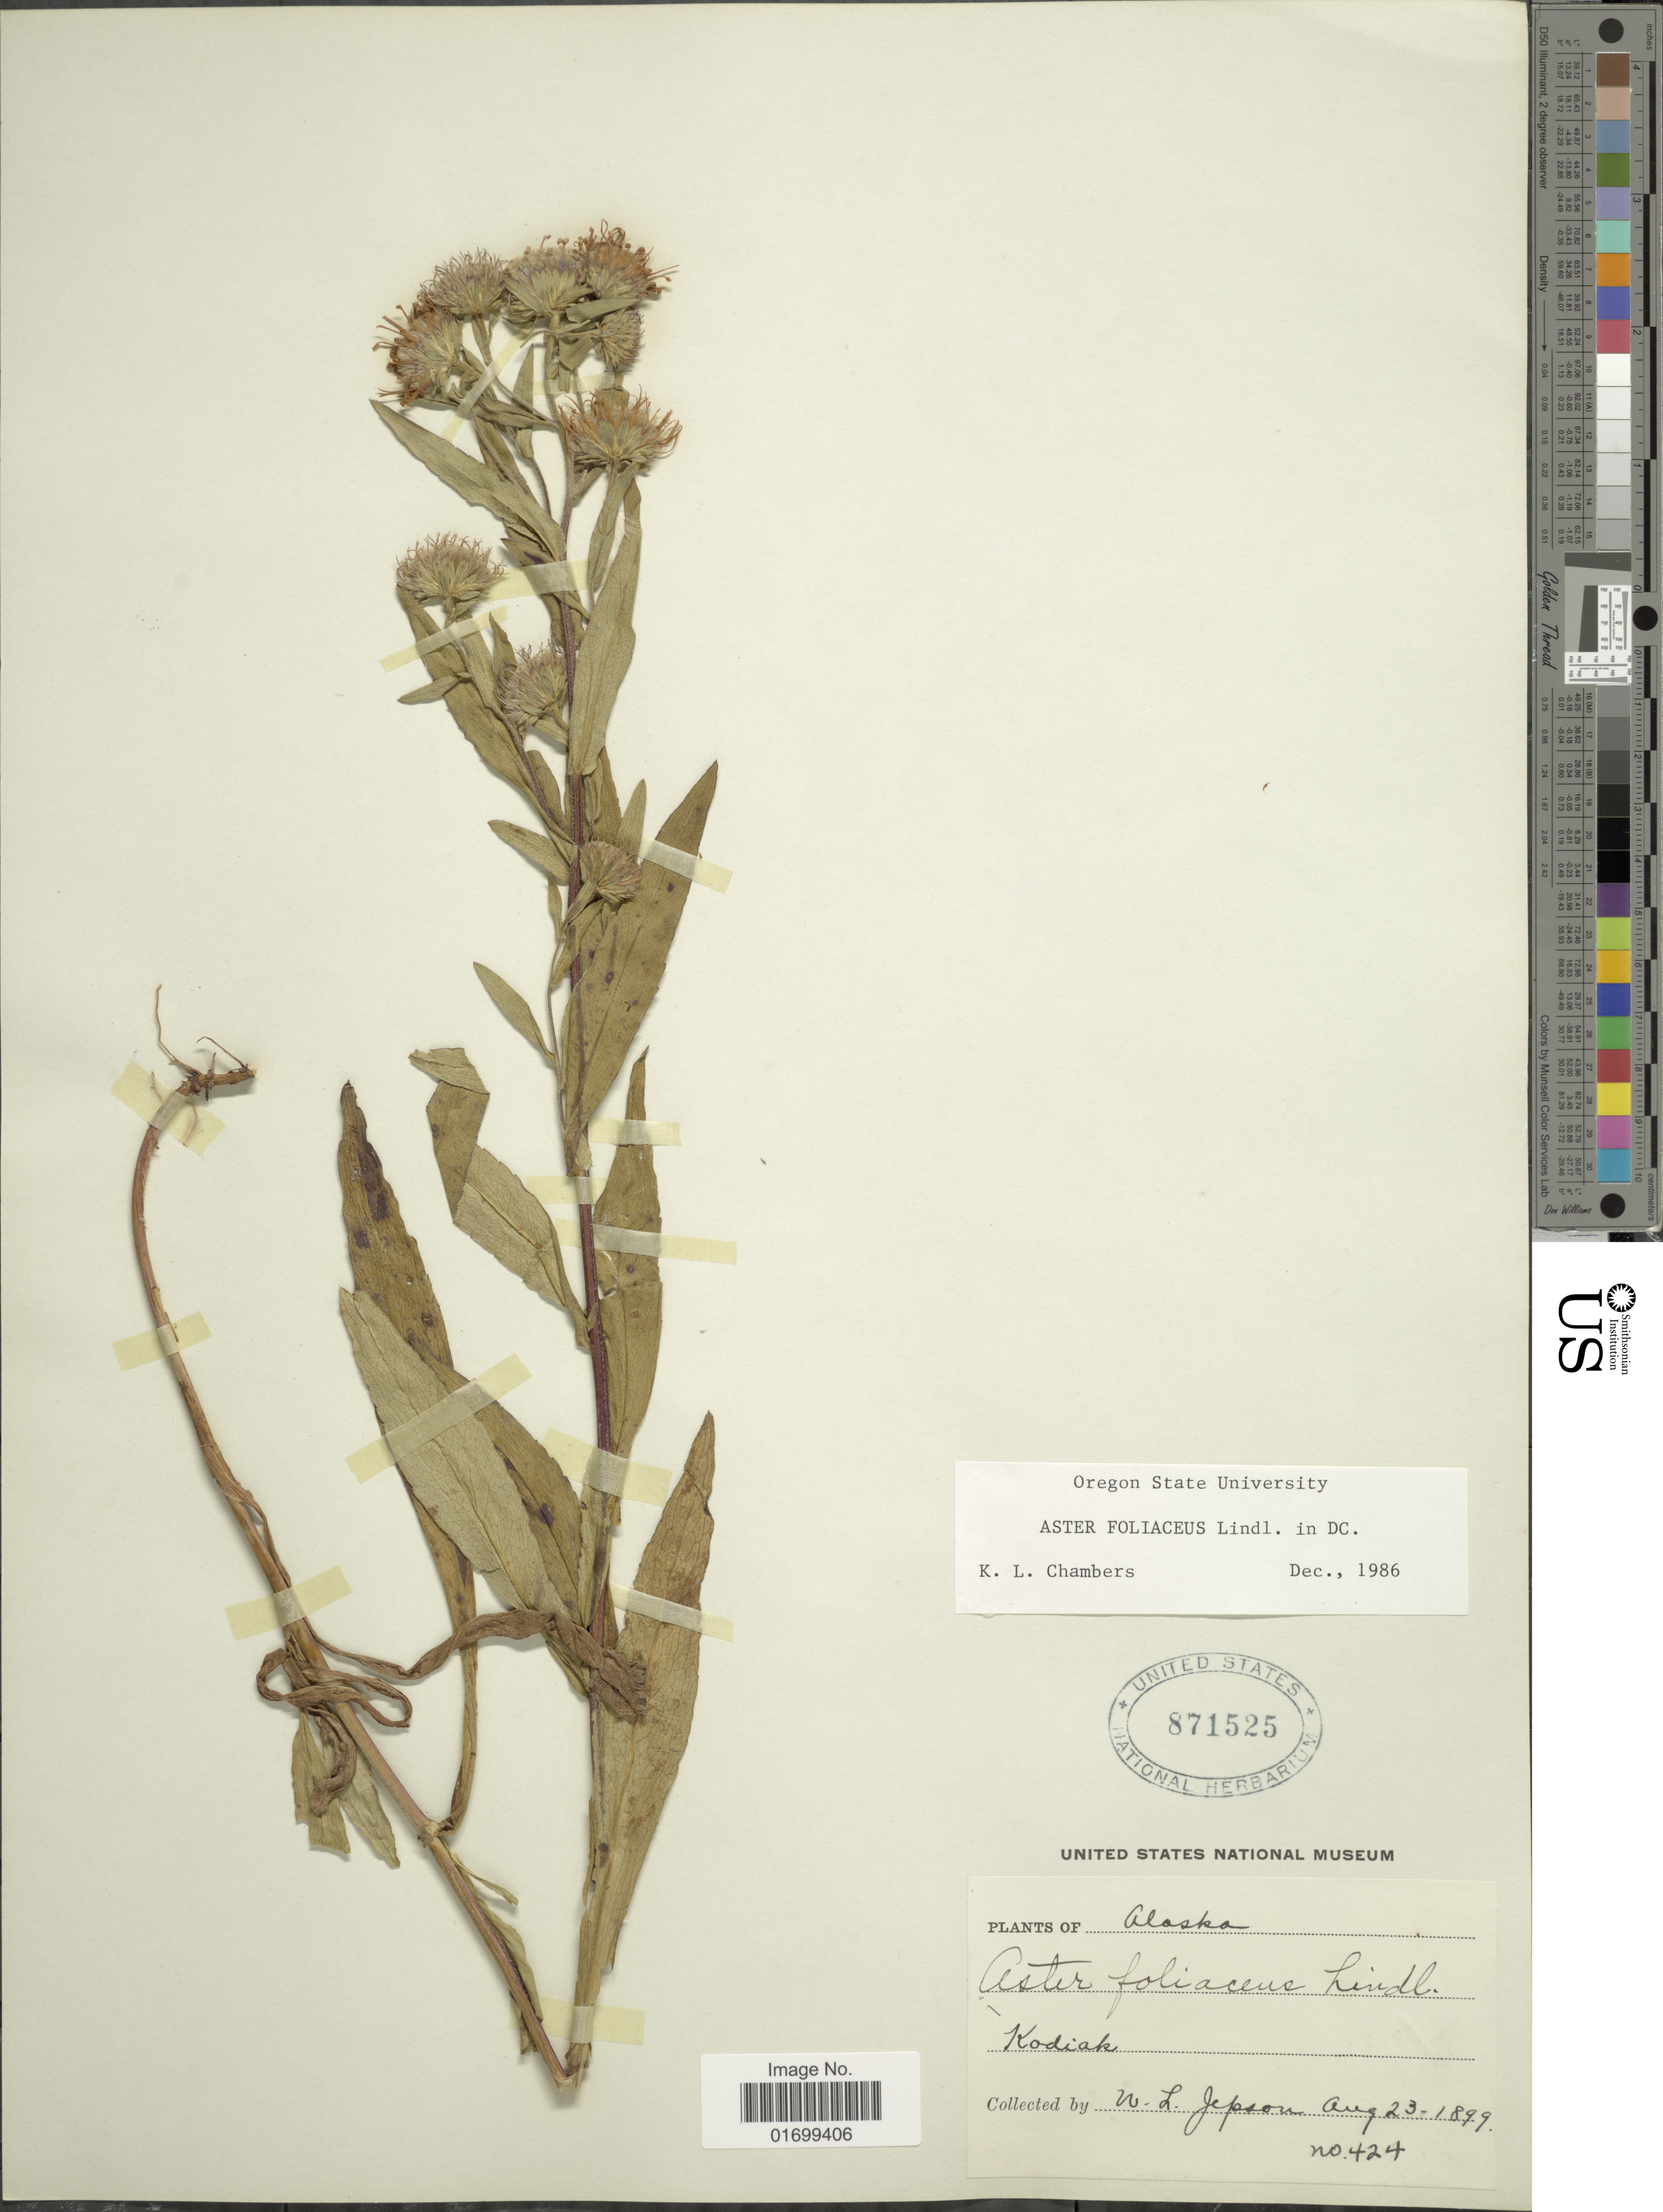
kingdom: Plantae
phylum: Tracheophyta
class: Magnoliopsida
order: Asterales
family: Asteraceae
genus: Symphyotrichum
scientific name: Symphyotrichum foliaceum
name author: (Lindl. ex DC.) G.L. Nesom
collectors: W. L. Jepson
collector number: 424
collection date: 1899-08-23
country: United States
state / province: Alaska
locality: Kodiak.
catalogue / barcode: US 871525